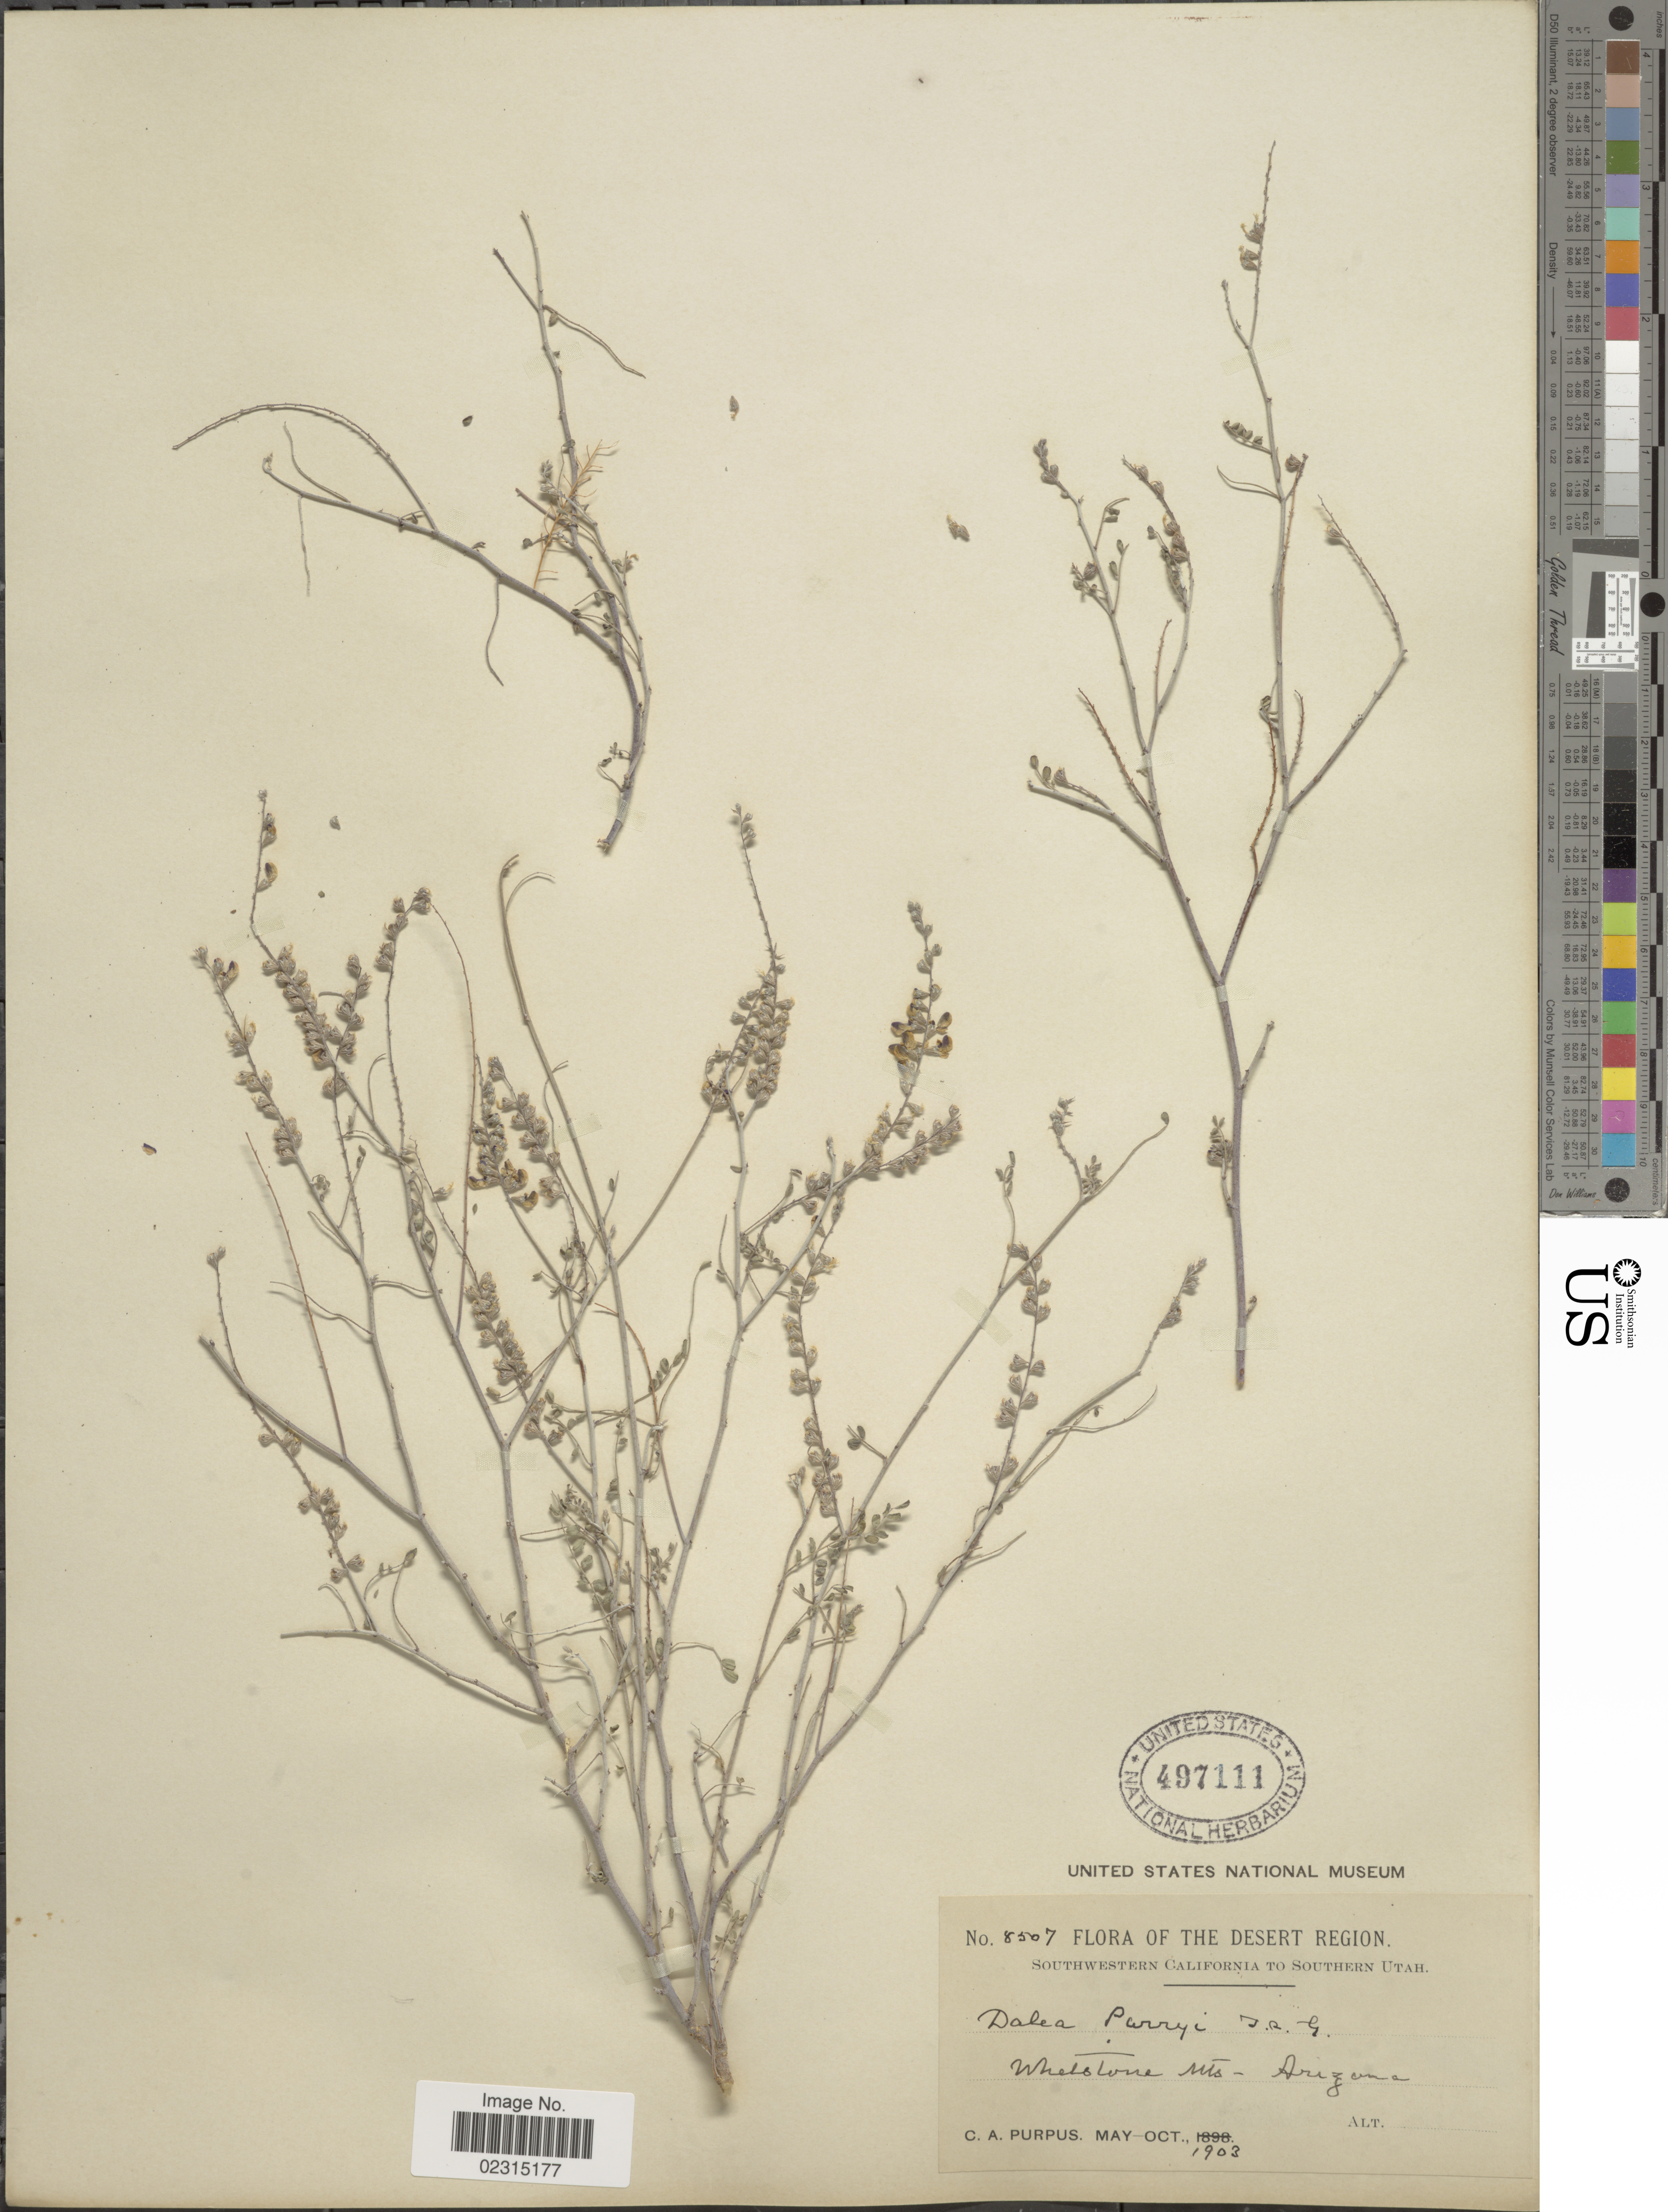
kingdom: Plantae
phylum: Tracheophyta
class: Magnoliopsida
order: Fabales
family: Fabaceae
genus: Marina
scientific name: Marina parryi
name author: (Torr. & A. Gray) Barneby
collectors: C. A. Purpus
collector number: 8507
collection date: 1903-05/1903-10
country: United States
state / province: Arizona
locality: The Desert Region, Southwestern California to Southern Utah, Whelstone Mts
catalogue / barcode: US 497111